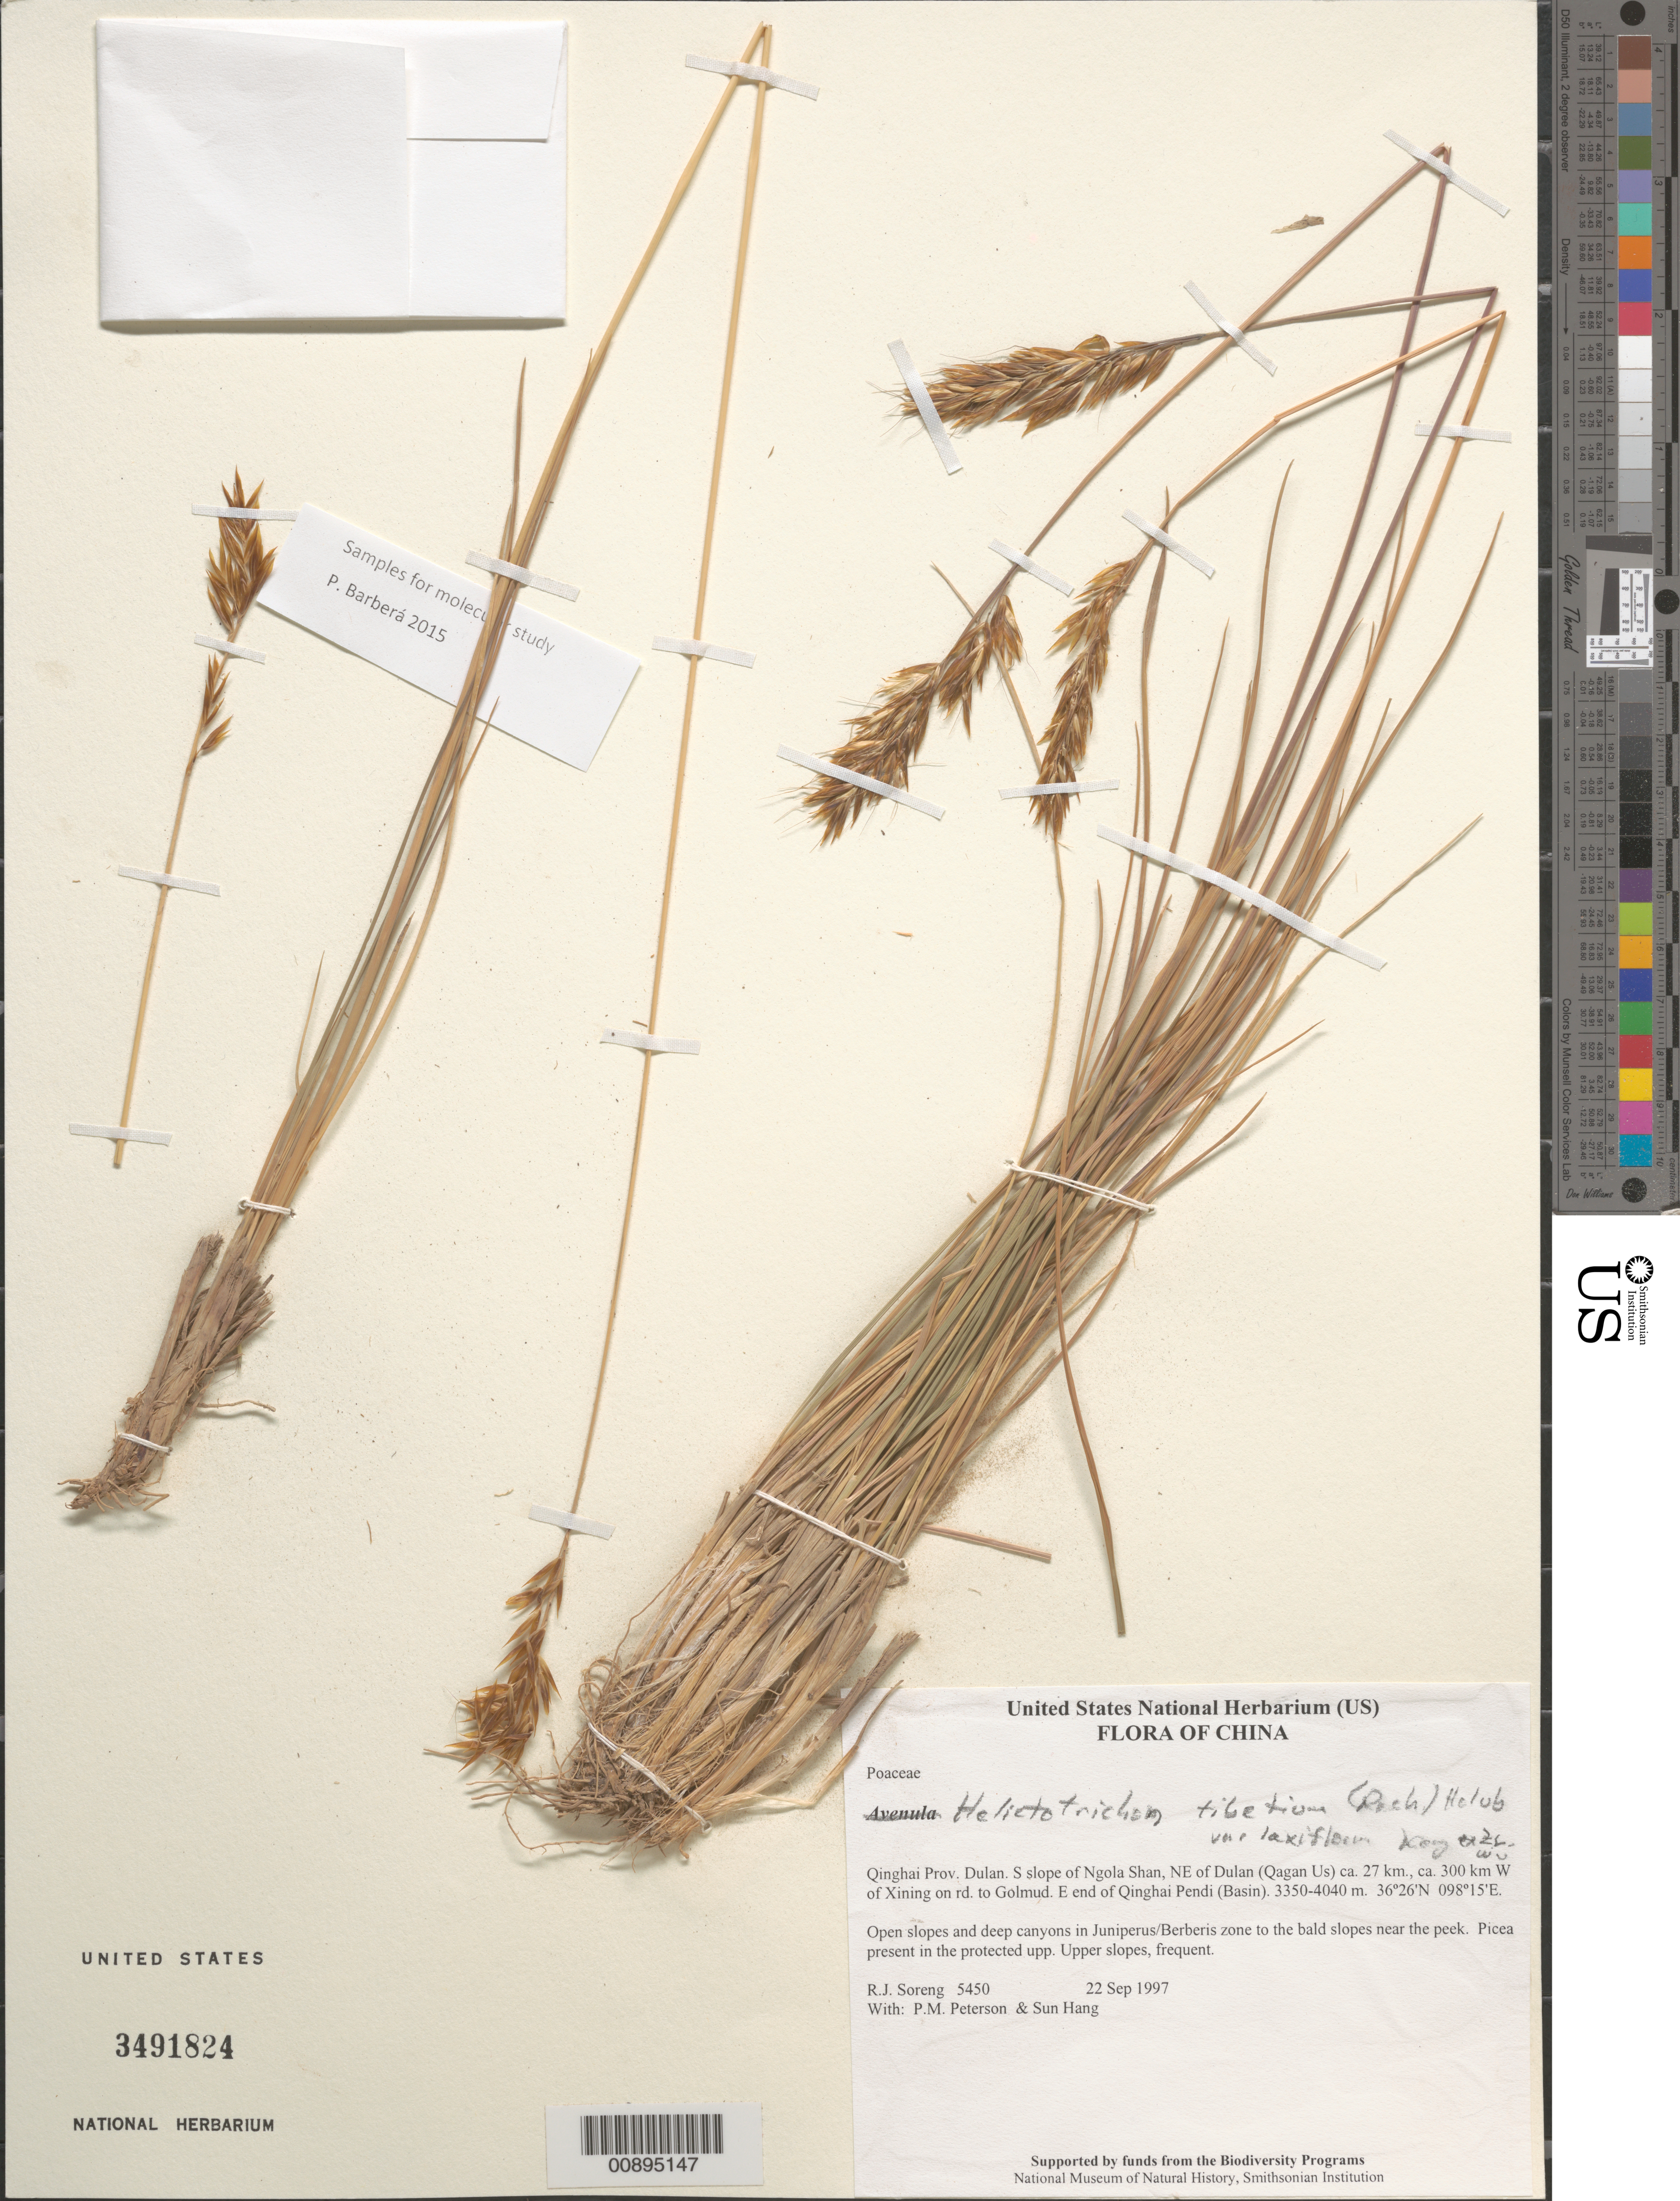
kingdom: Plantae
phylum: Tracheophyta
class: Liliopsida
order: Poales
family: Poaceae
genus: Helictotrichon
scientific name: Helictotrichon tibeticum var. laxiflorum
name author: Keng ex Z.L. Wu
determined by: Soreng, Robert J., Research Associate (BOT), Smithsonian Institution - National Museum of Natural History (UNITED STATES)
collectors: R. J. Soreng, P. M. Peterson & Sun Hang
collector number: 5450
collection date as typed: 22 Sep 1997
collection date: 1997-09-22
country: China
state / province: Qinghai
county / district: Dulan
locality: S slope of Ngola Shan, NE of Dulan (Qagan Us) ca. 27 km., ca. 300 km W of Xining on rd. to Golmud. E end of Qinghai Pendi (Basin).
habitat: Open slopes and deep canyons in Juniperus/Berberis zone to the bald slopes near the peek. Picea present in the protected upp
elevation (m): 3350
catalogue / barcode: US 3491824